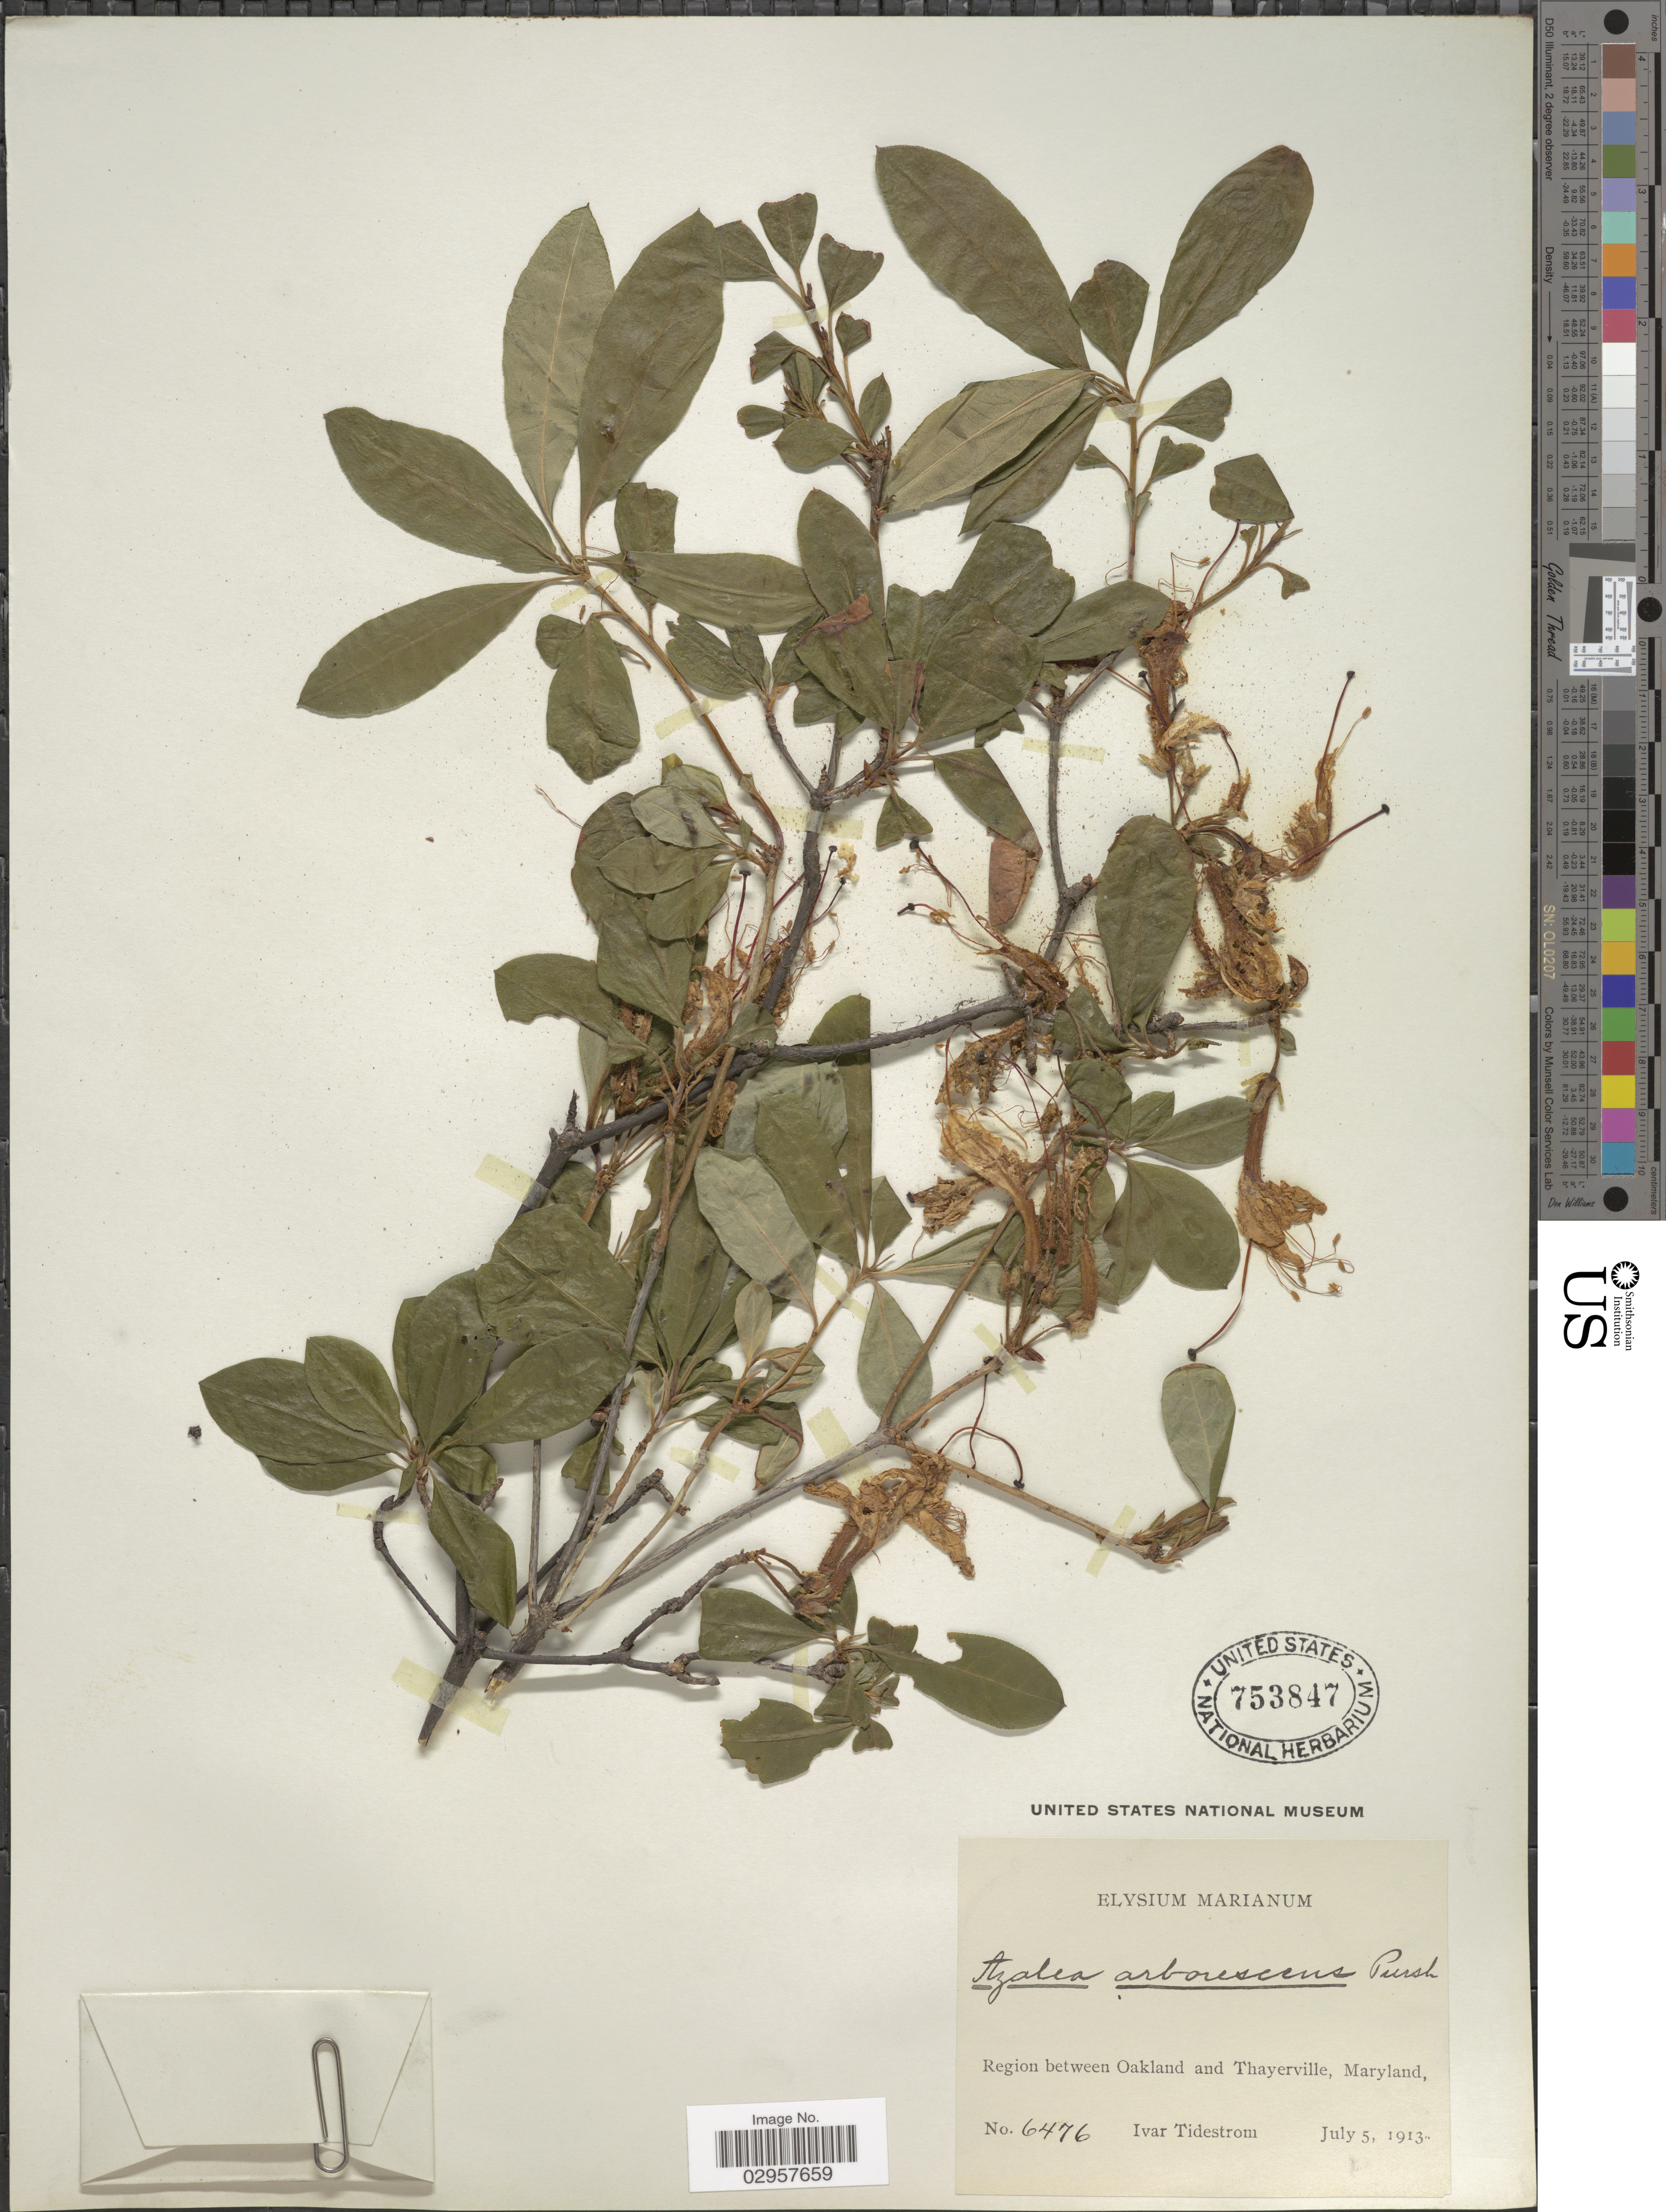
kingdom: Plantae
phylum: Tracheophyta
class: Magnoliopsida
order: Ericales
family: Ericaceae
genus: Rhododendron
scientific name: Rhododendron arborescens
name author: (Pursh) Torr.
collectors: I. F. Tidestrom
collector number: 6476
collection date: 1913-07-05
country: United States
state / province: Maryland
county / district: Garrett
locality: Region between Oakland and Thayerville.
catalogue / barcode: US 753847